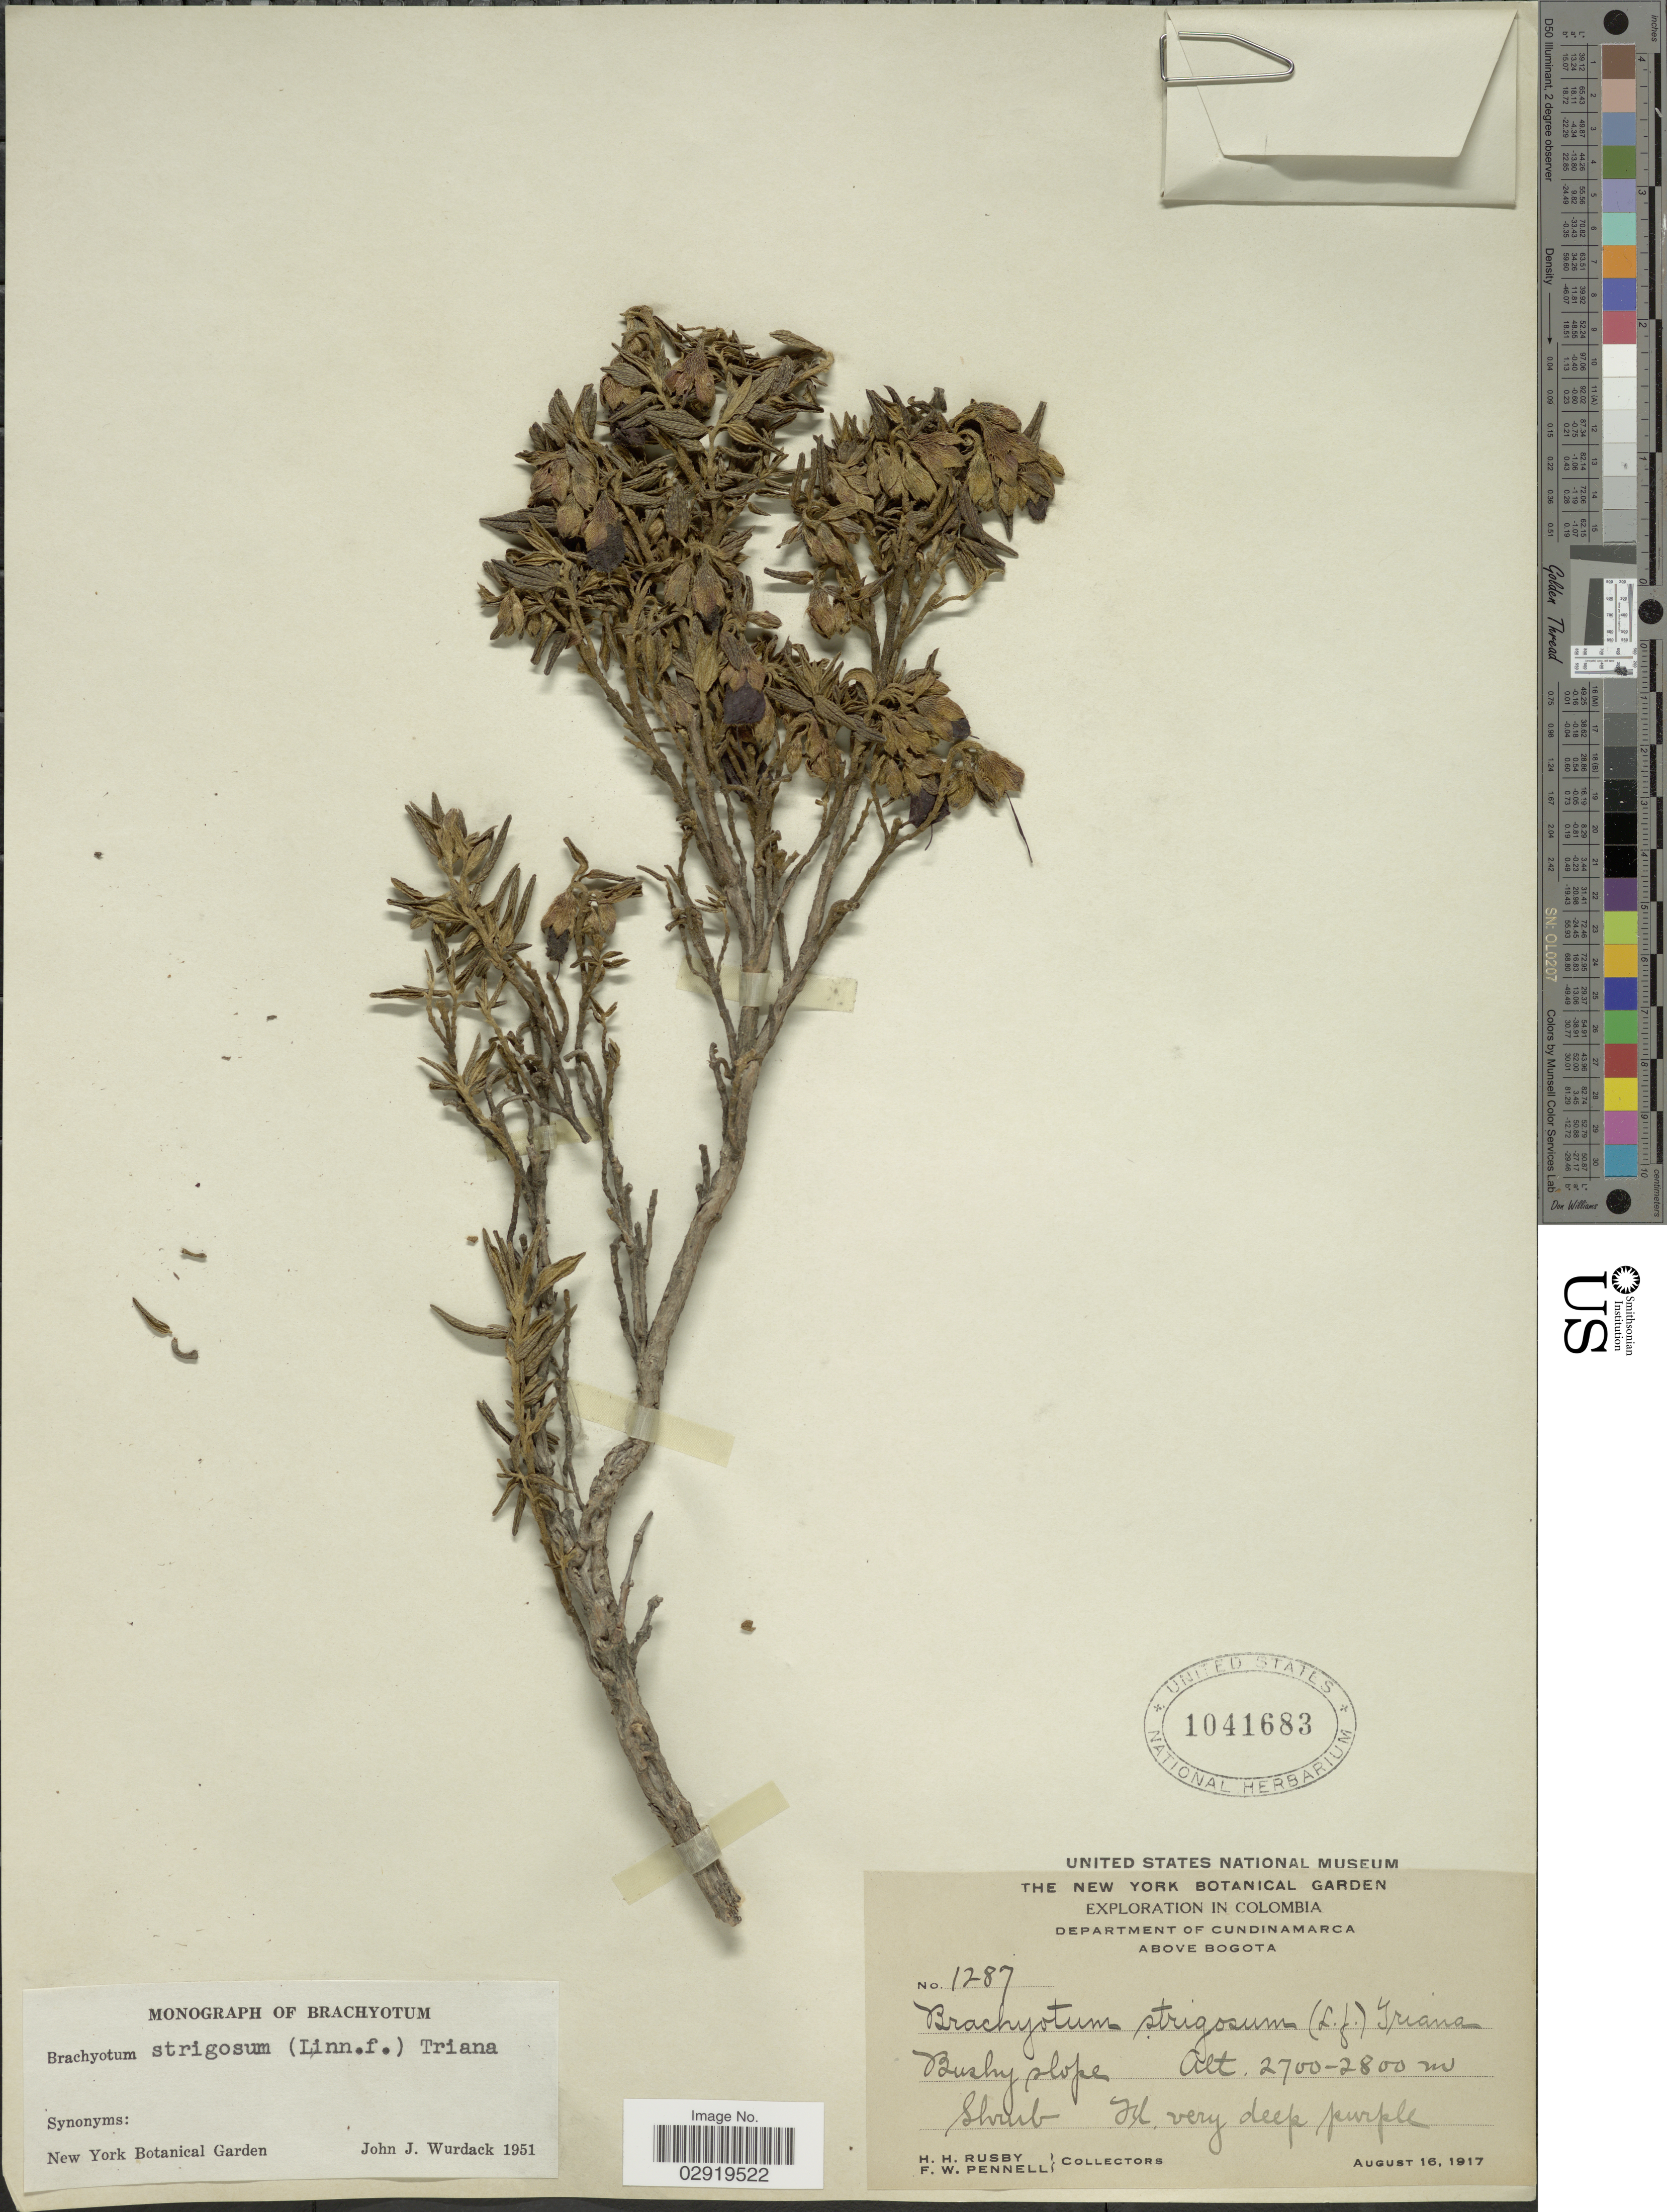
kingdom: Plantae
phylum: Tracheophyta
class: Magnoliopsida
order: Myrtales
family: Melastomataceae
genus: Brachyotum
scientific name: Brachyotum strigosum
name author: (L. f.) Triana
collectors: H. H. Rusby & F. W. Pennell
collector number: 1287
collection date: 1917-08-16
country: Colombia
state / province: Cundinamarca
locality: Department of Cundinamarca. Above Bogota.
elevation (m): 2700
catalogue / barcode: US 1041683